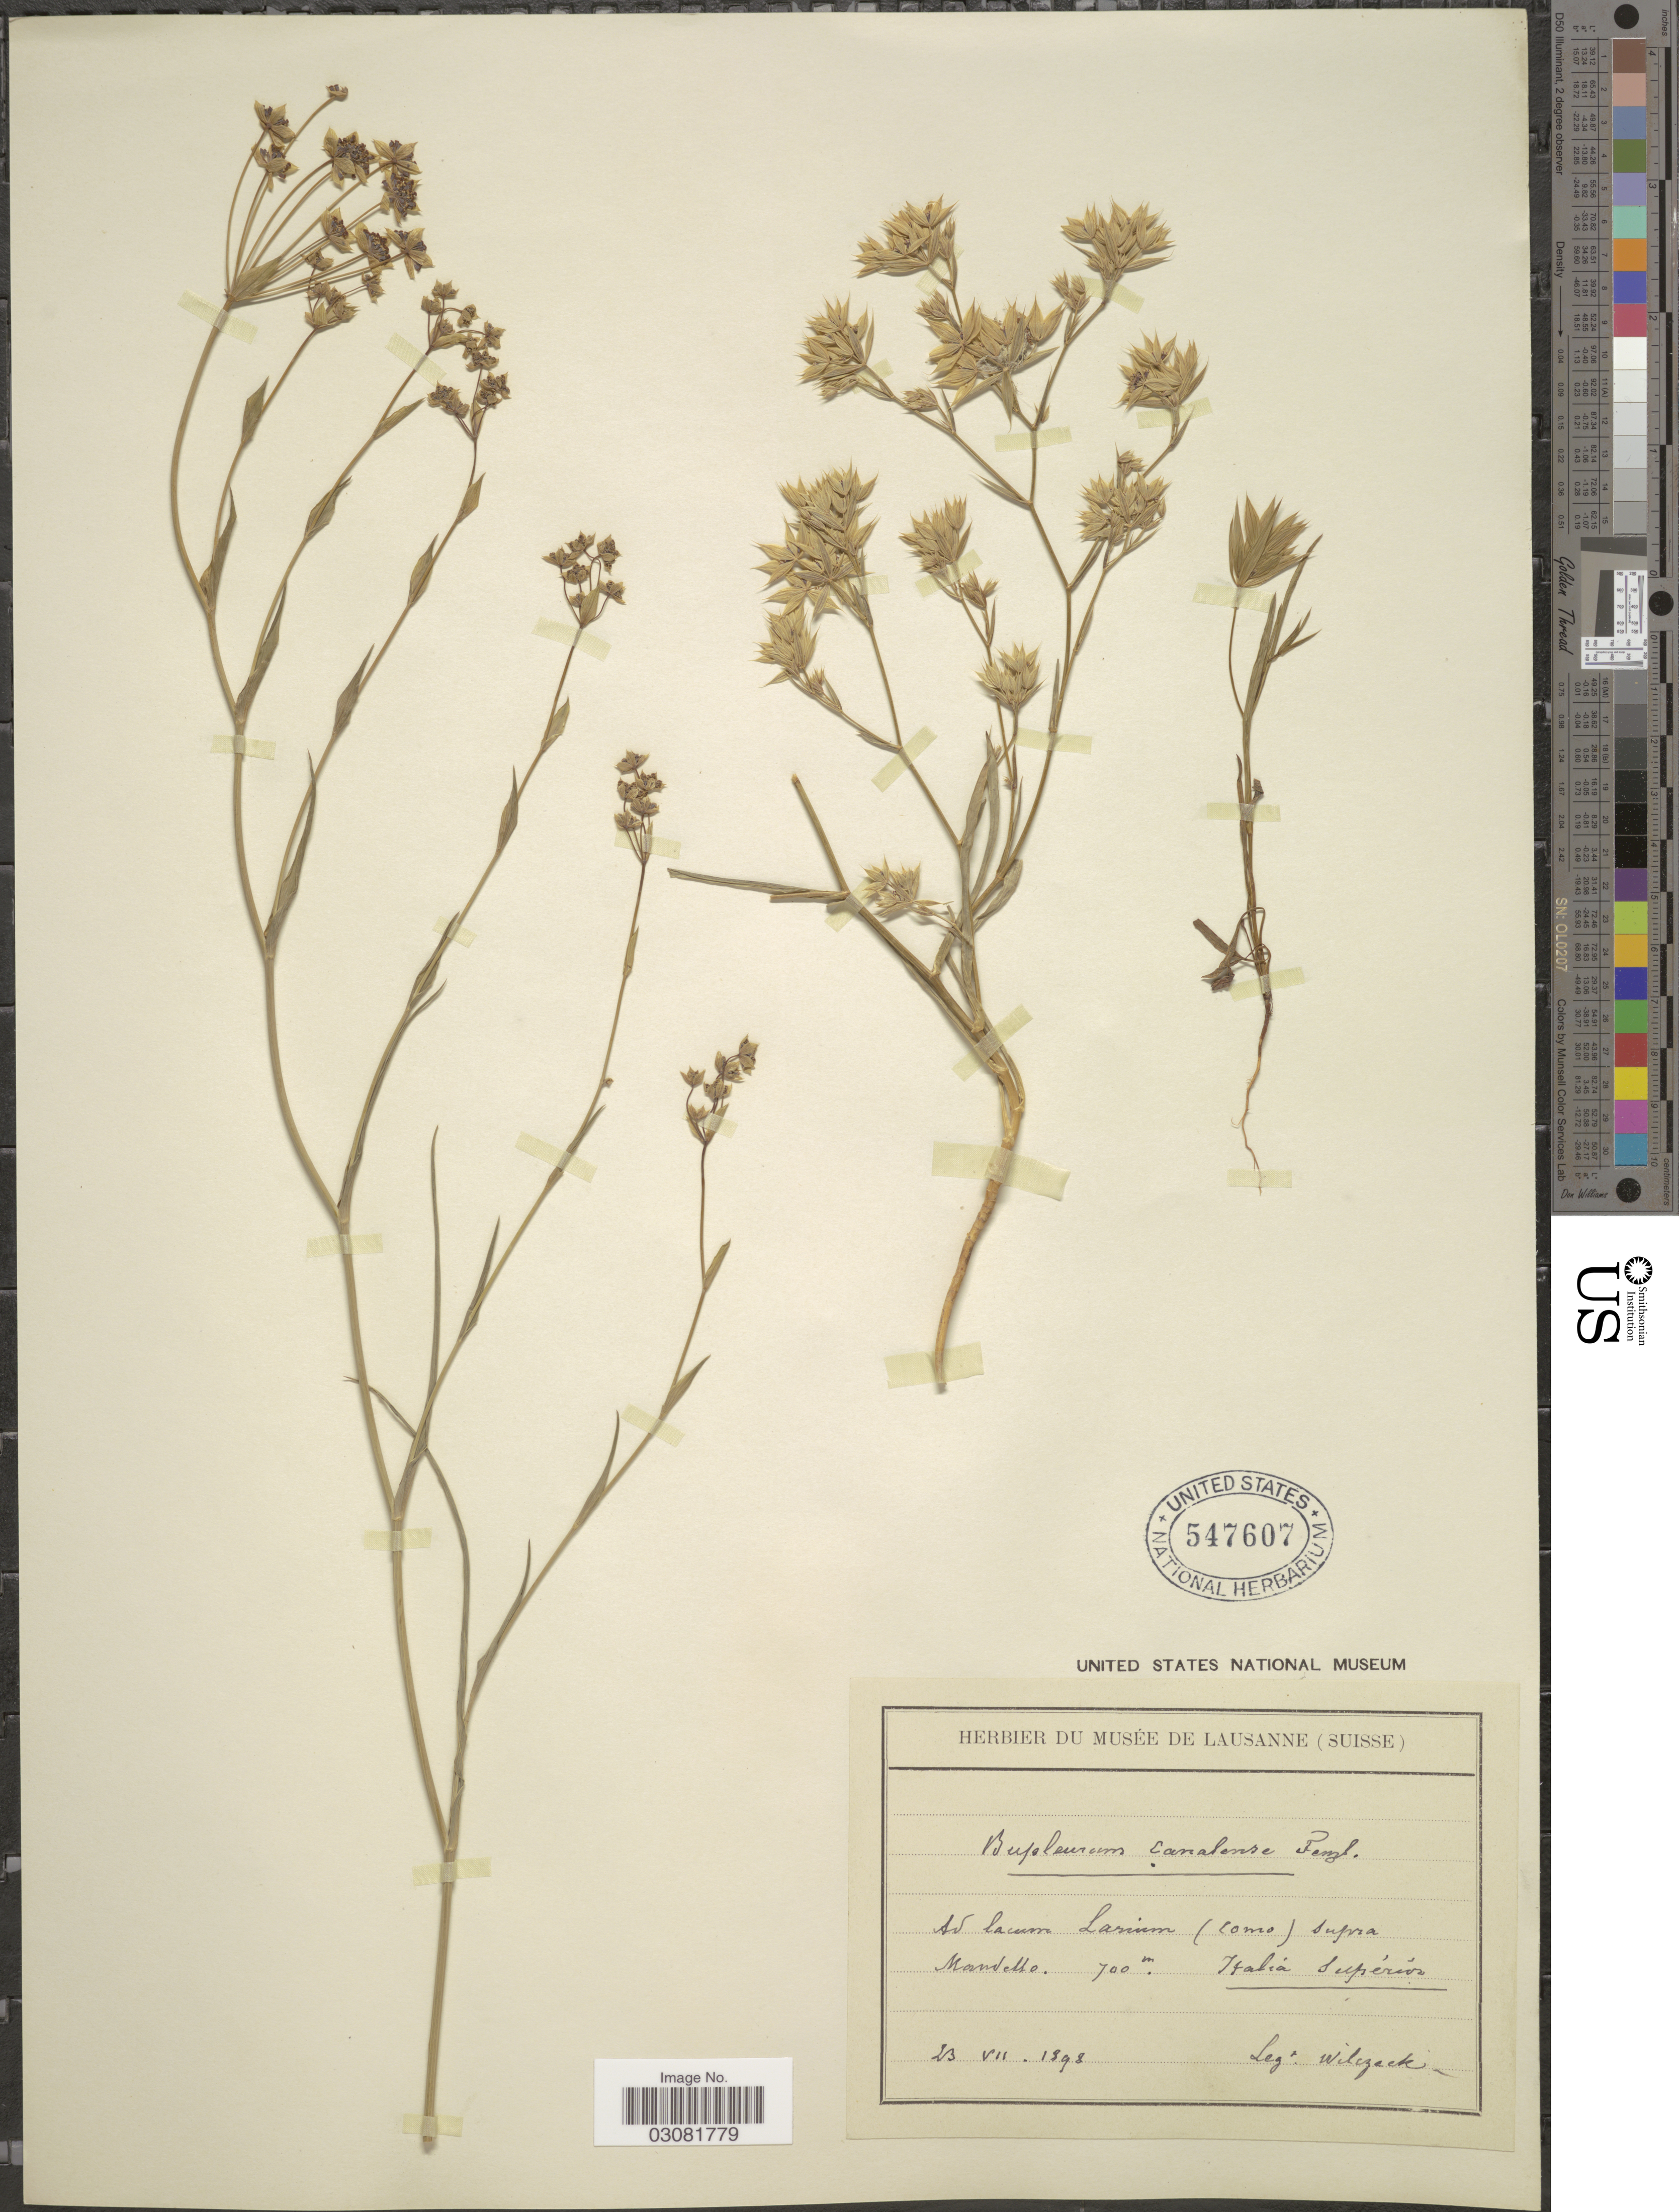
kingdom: Plantae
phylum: Tracheophyta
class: Magnoliopsida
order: Apiales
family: Apiaceae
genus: Bupleurum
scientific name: Bupleurum canalense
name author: Wulfen ex Spreng.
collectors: Wilczek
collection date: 1898-07-23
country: Italy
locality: Ad lacum larium (como) supra Mandello. Italia superior.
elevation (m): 700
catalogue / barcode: US 547607